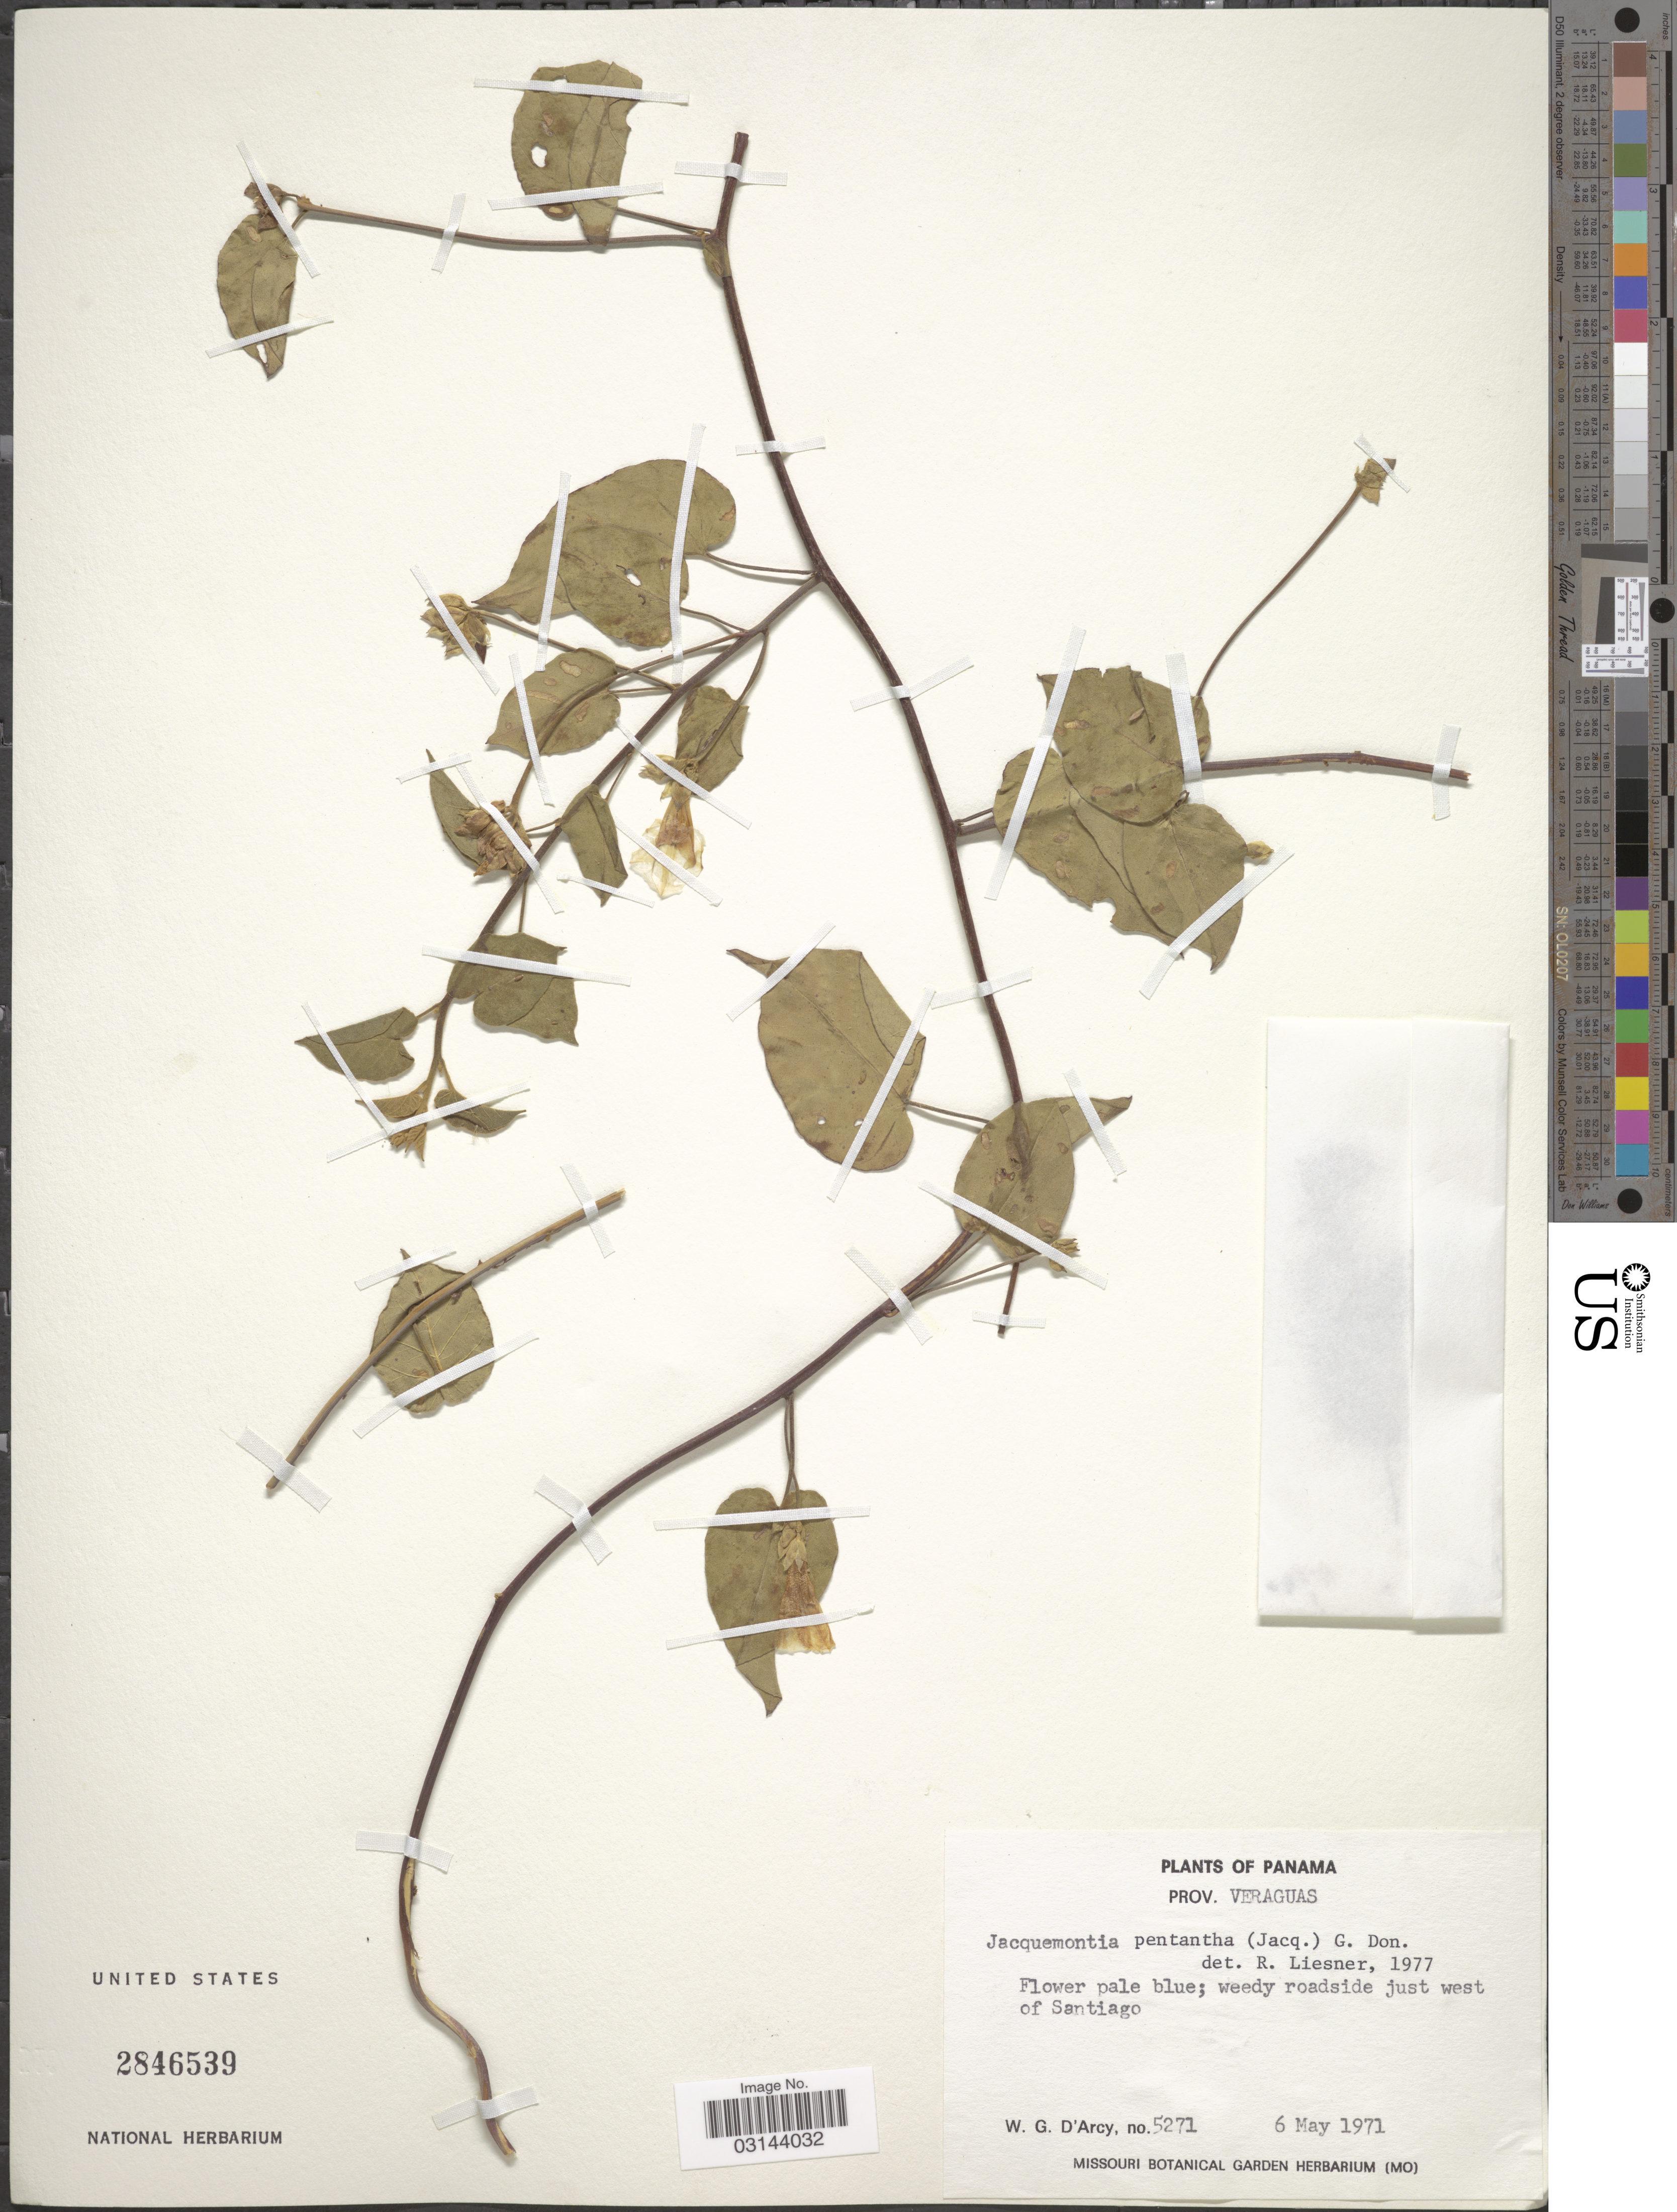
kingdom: Plantae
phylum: Tracheophyta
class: Magnoliopsida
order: Solanales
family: Convolvulaceae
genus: Jacquemontia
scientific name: Jacquemontia pentanthos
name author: (Jacq.) G. Don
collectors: W. G. D'Arcy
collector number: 5271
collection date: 1971-05-06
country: Panama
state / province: Veraguas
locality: Prov. Veraguas, weedy roadside just west of Santiago.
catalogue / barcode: US 2846539